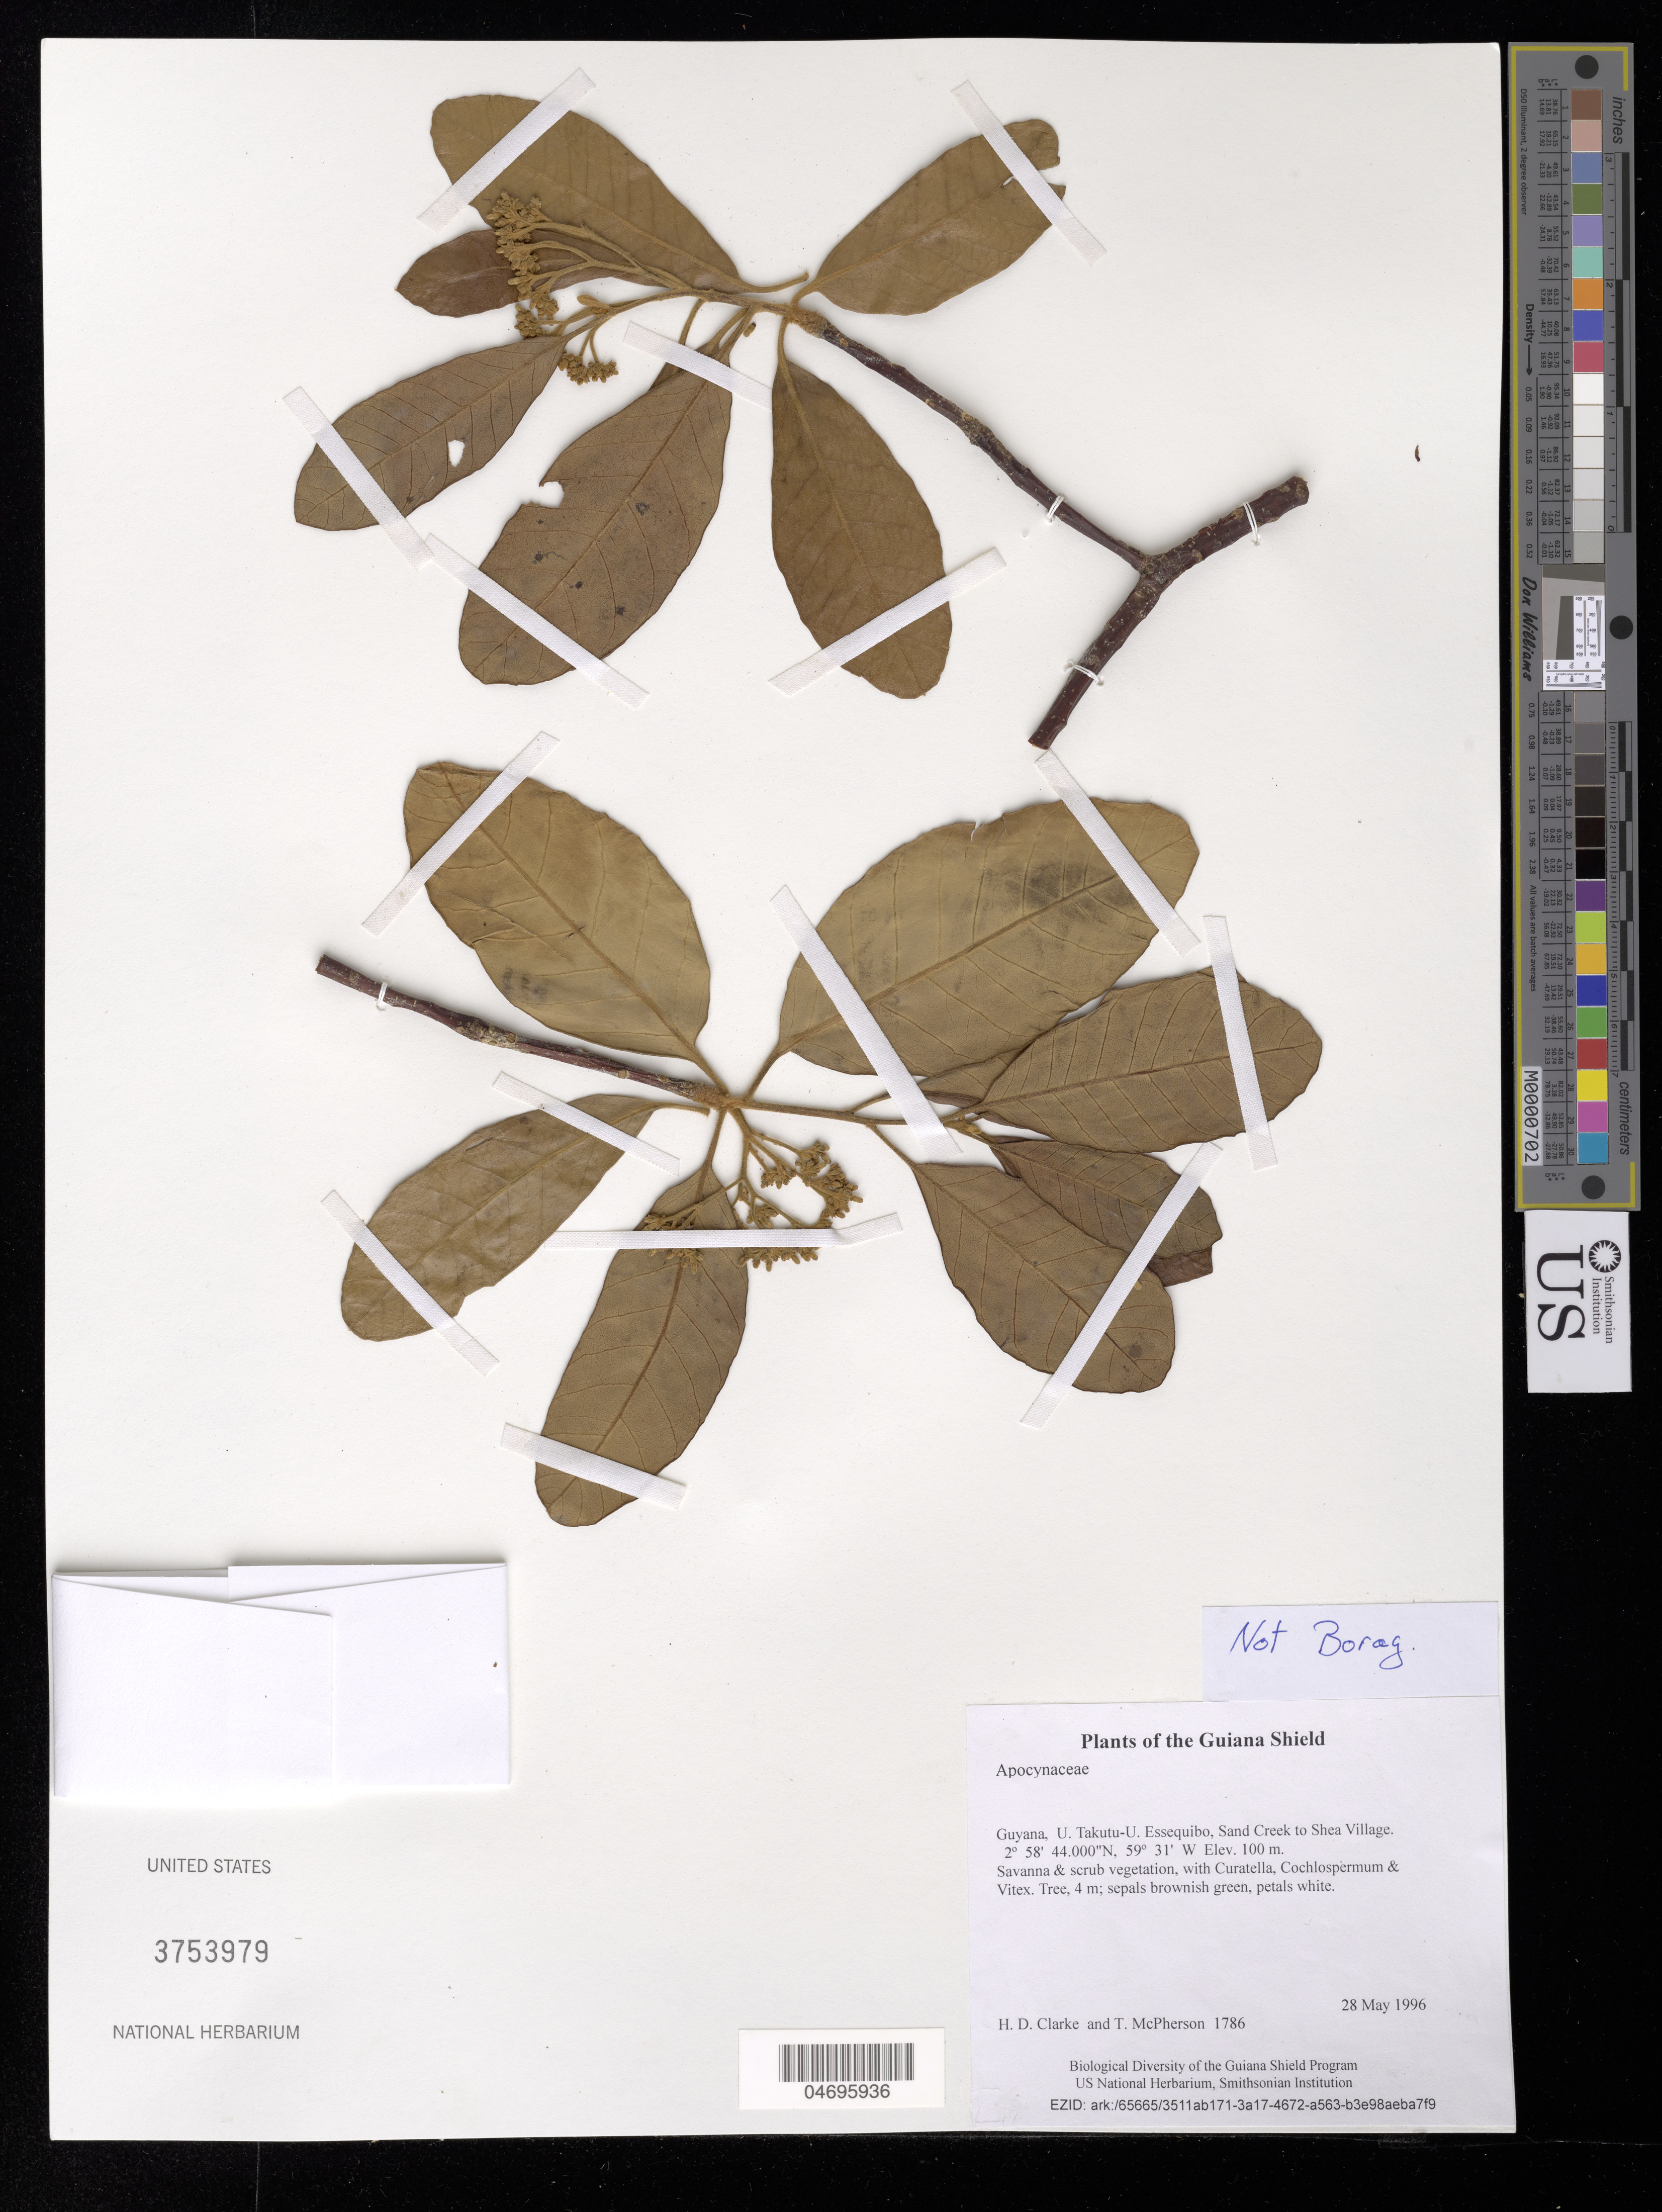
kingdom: Plantae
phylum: Tracheophyta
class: Magnoliopsida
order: Gentianales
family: Apocynaceae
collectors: H. D. Clarke & T. McPherson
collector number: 1786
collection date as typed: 28 May 1996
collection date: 1996-05-28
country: Guyana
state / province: U. Takutu-U. Essequibo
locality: Sand Creek to Shea Village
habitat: Savanna & scrub vegetation, with Curatella, Cochlospermum & Vitex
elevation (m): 100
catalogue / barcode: US 3753979